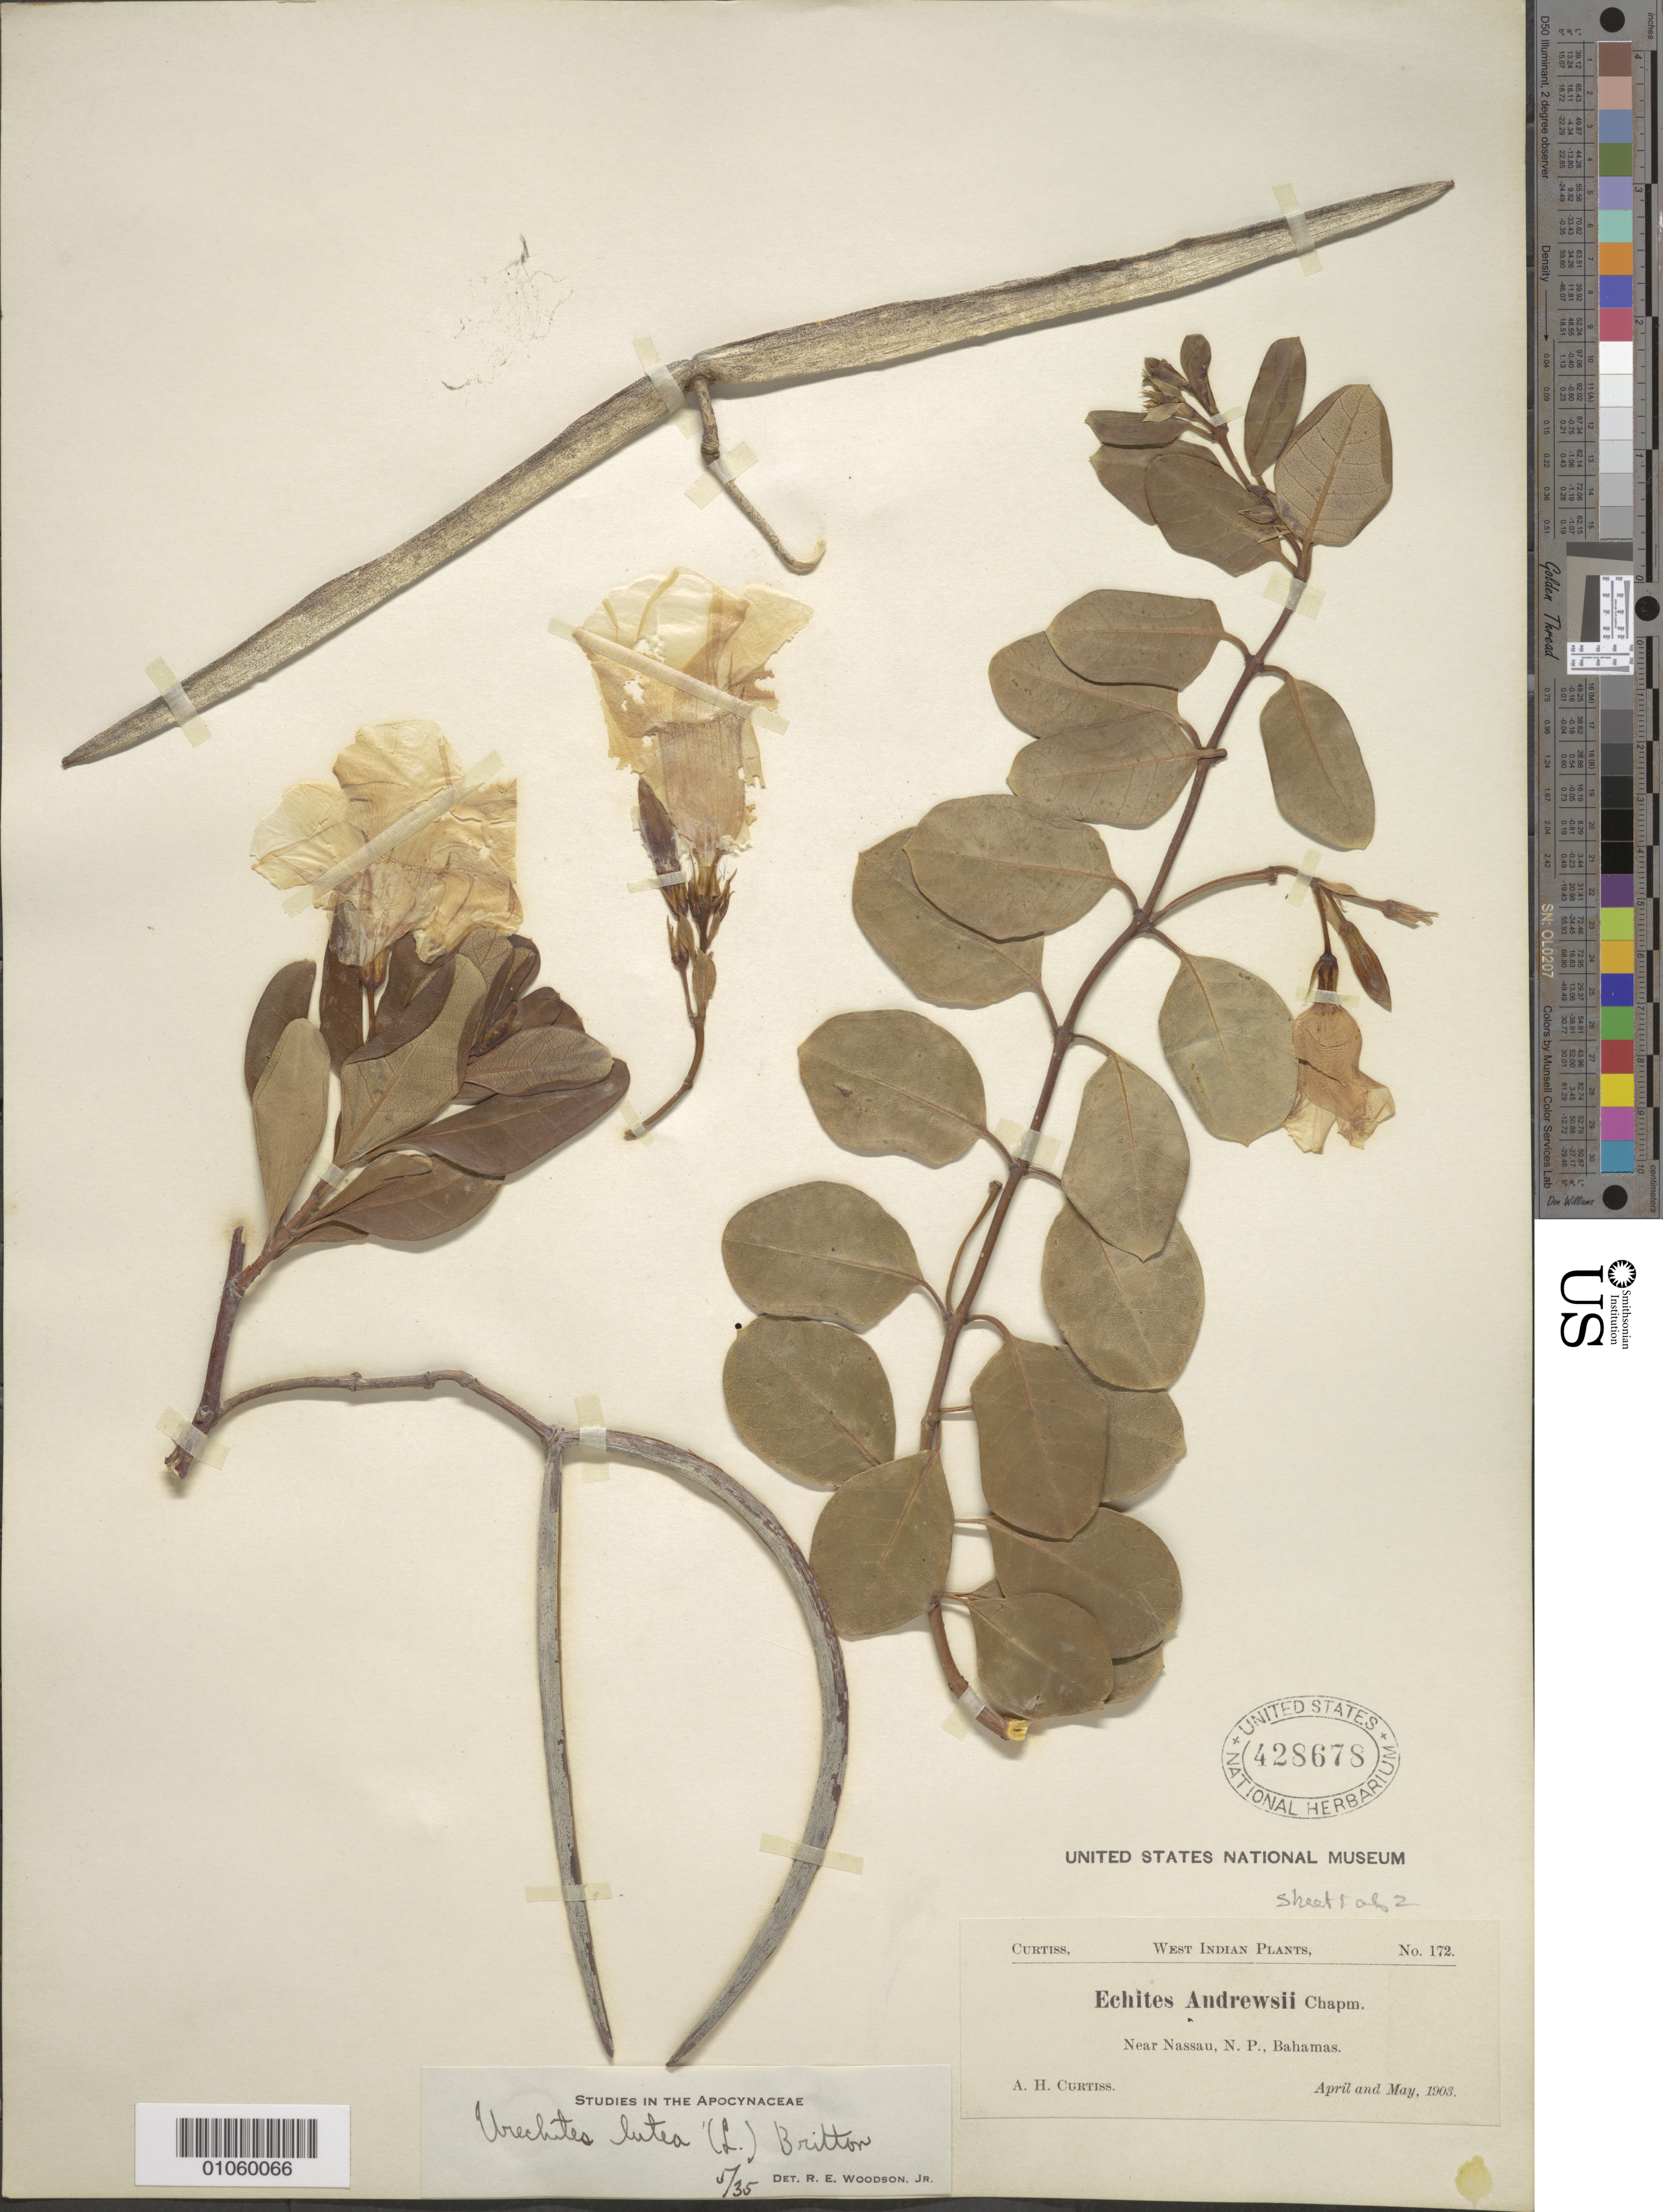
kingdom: Plantae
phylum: Tracheophyta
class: Magnoliopsida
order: Gentianales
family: Apocynaceae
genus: Urechites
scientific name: Urechites lutea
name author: (L.) Britton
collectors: A. H. Curtiss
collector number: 172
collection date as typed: Apr 1903 and -- May 1903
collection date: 1903-04,1903-05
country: Bahamas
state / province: New Providence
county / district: Nassau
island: New Providence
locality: Near Nassau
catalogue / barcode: US 428678